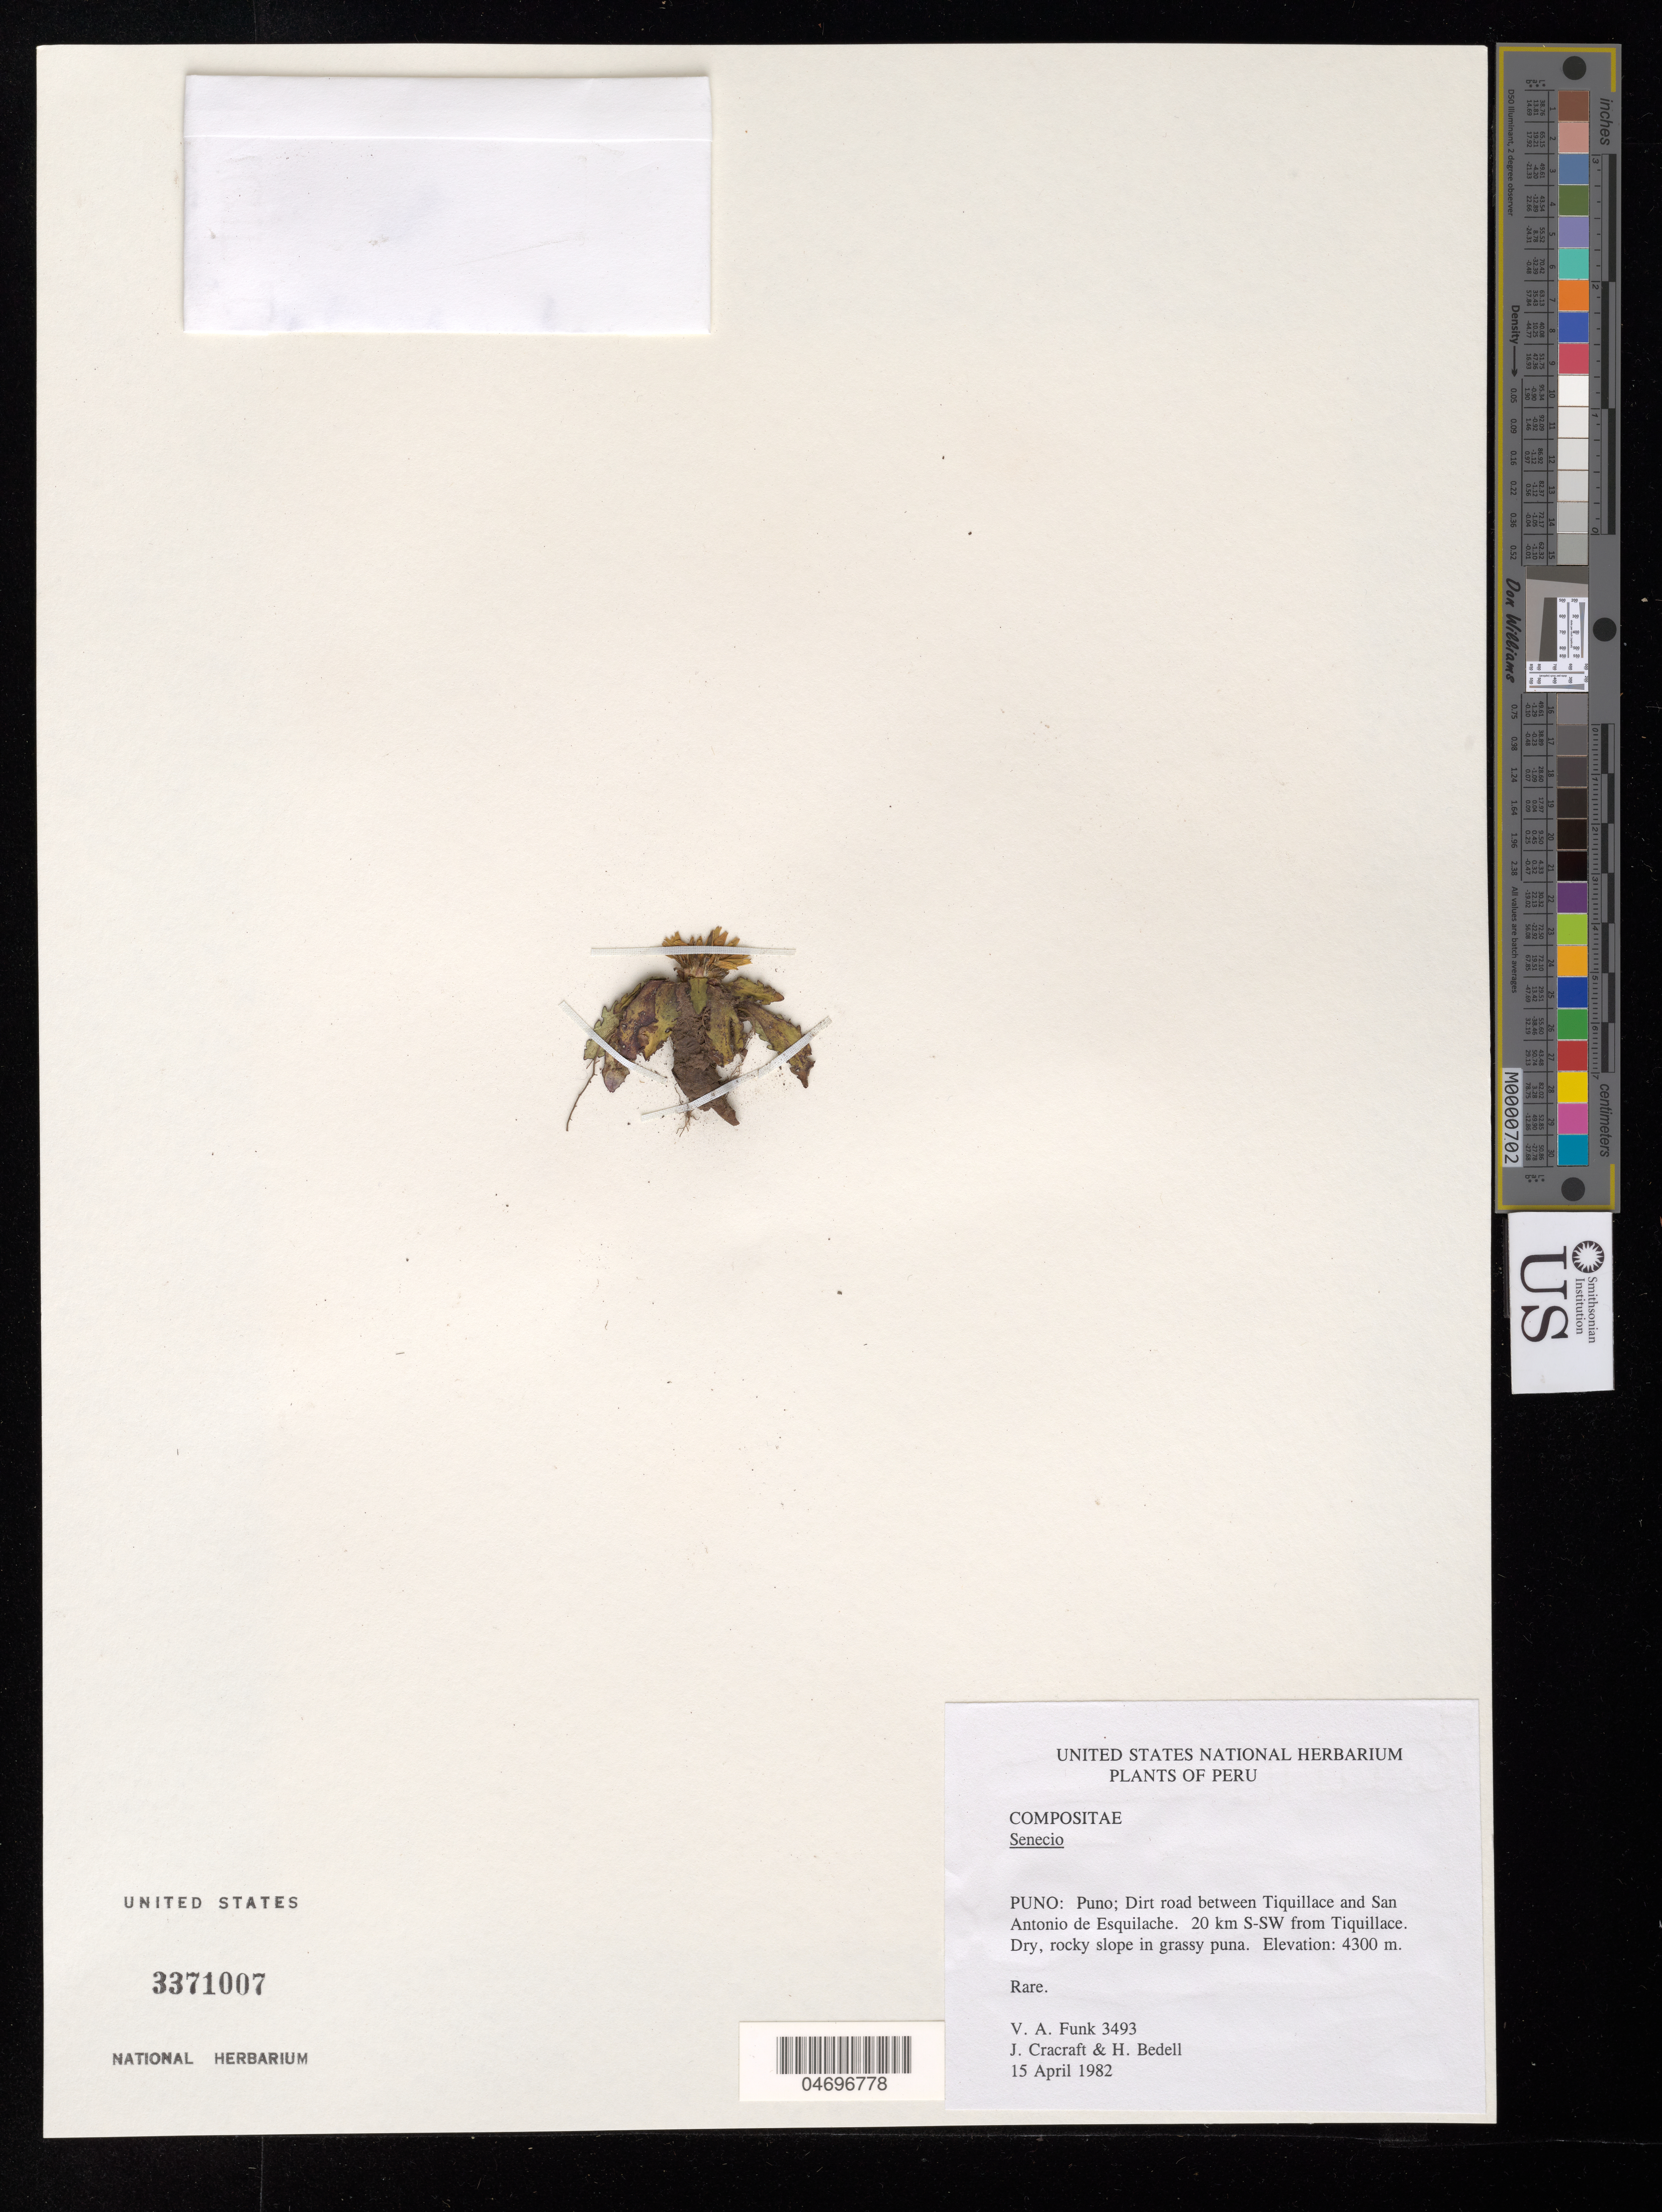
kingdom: Plantae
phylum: Tracheophyta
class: Magnoliopsida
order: Asterales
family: Asteraceae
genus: Senecio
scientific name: Senecio sp.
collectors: V. Funk, J. L. Cracraft & H. Bedell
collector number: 3493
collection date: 1982-04-15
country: Peru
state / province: Puno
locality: Dirt road between Tiquíllace and San Antonio de Esquilache. 20 km S-SW from Tiquillace.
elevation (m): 4300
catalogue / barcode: US 3371007